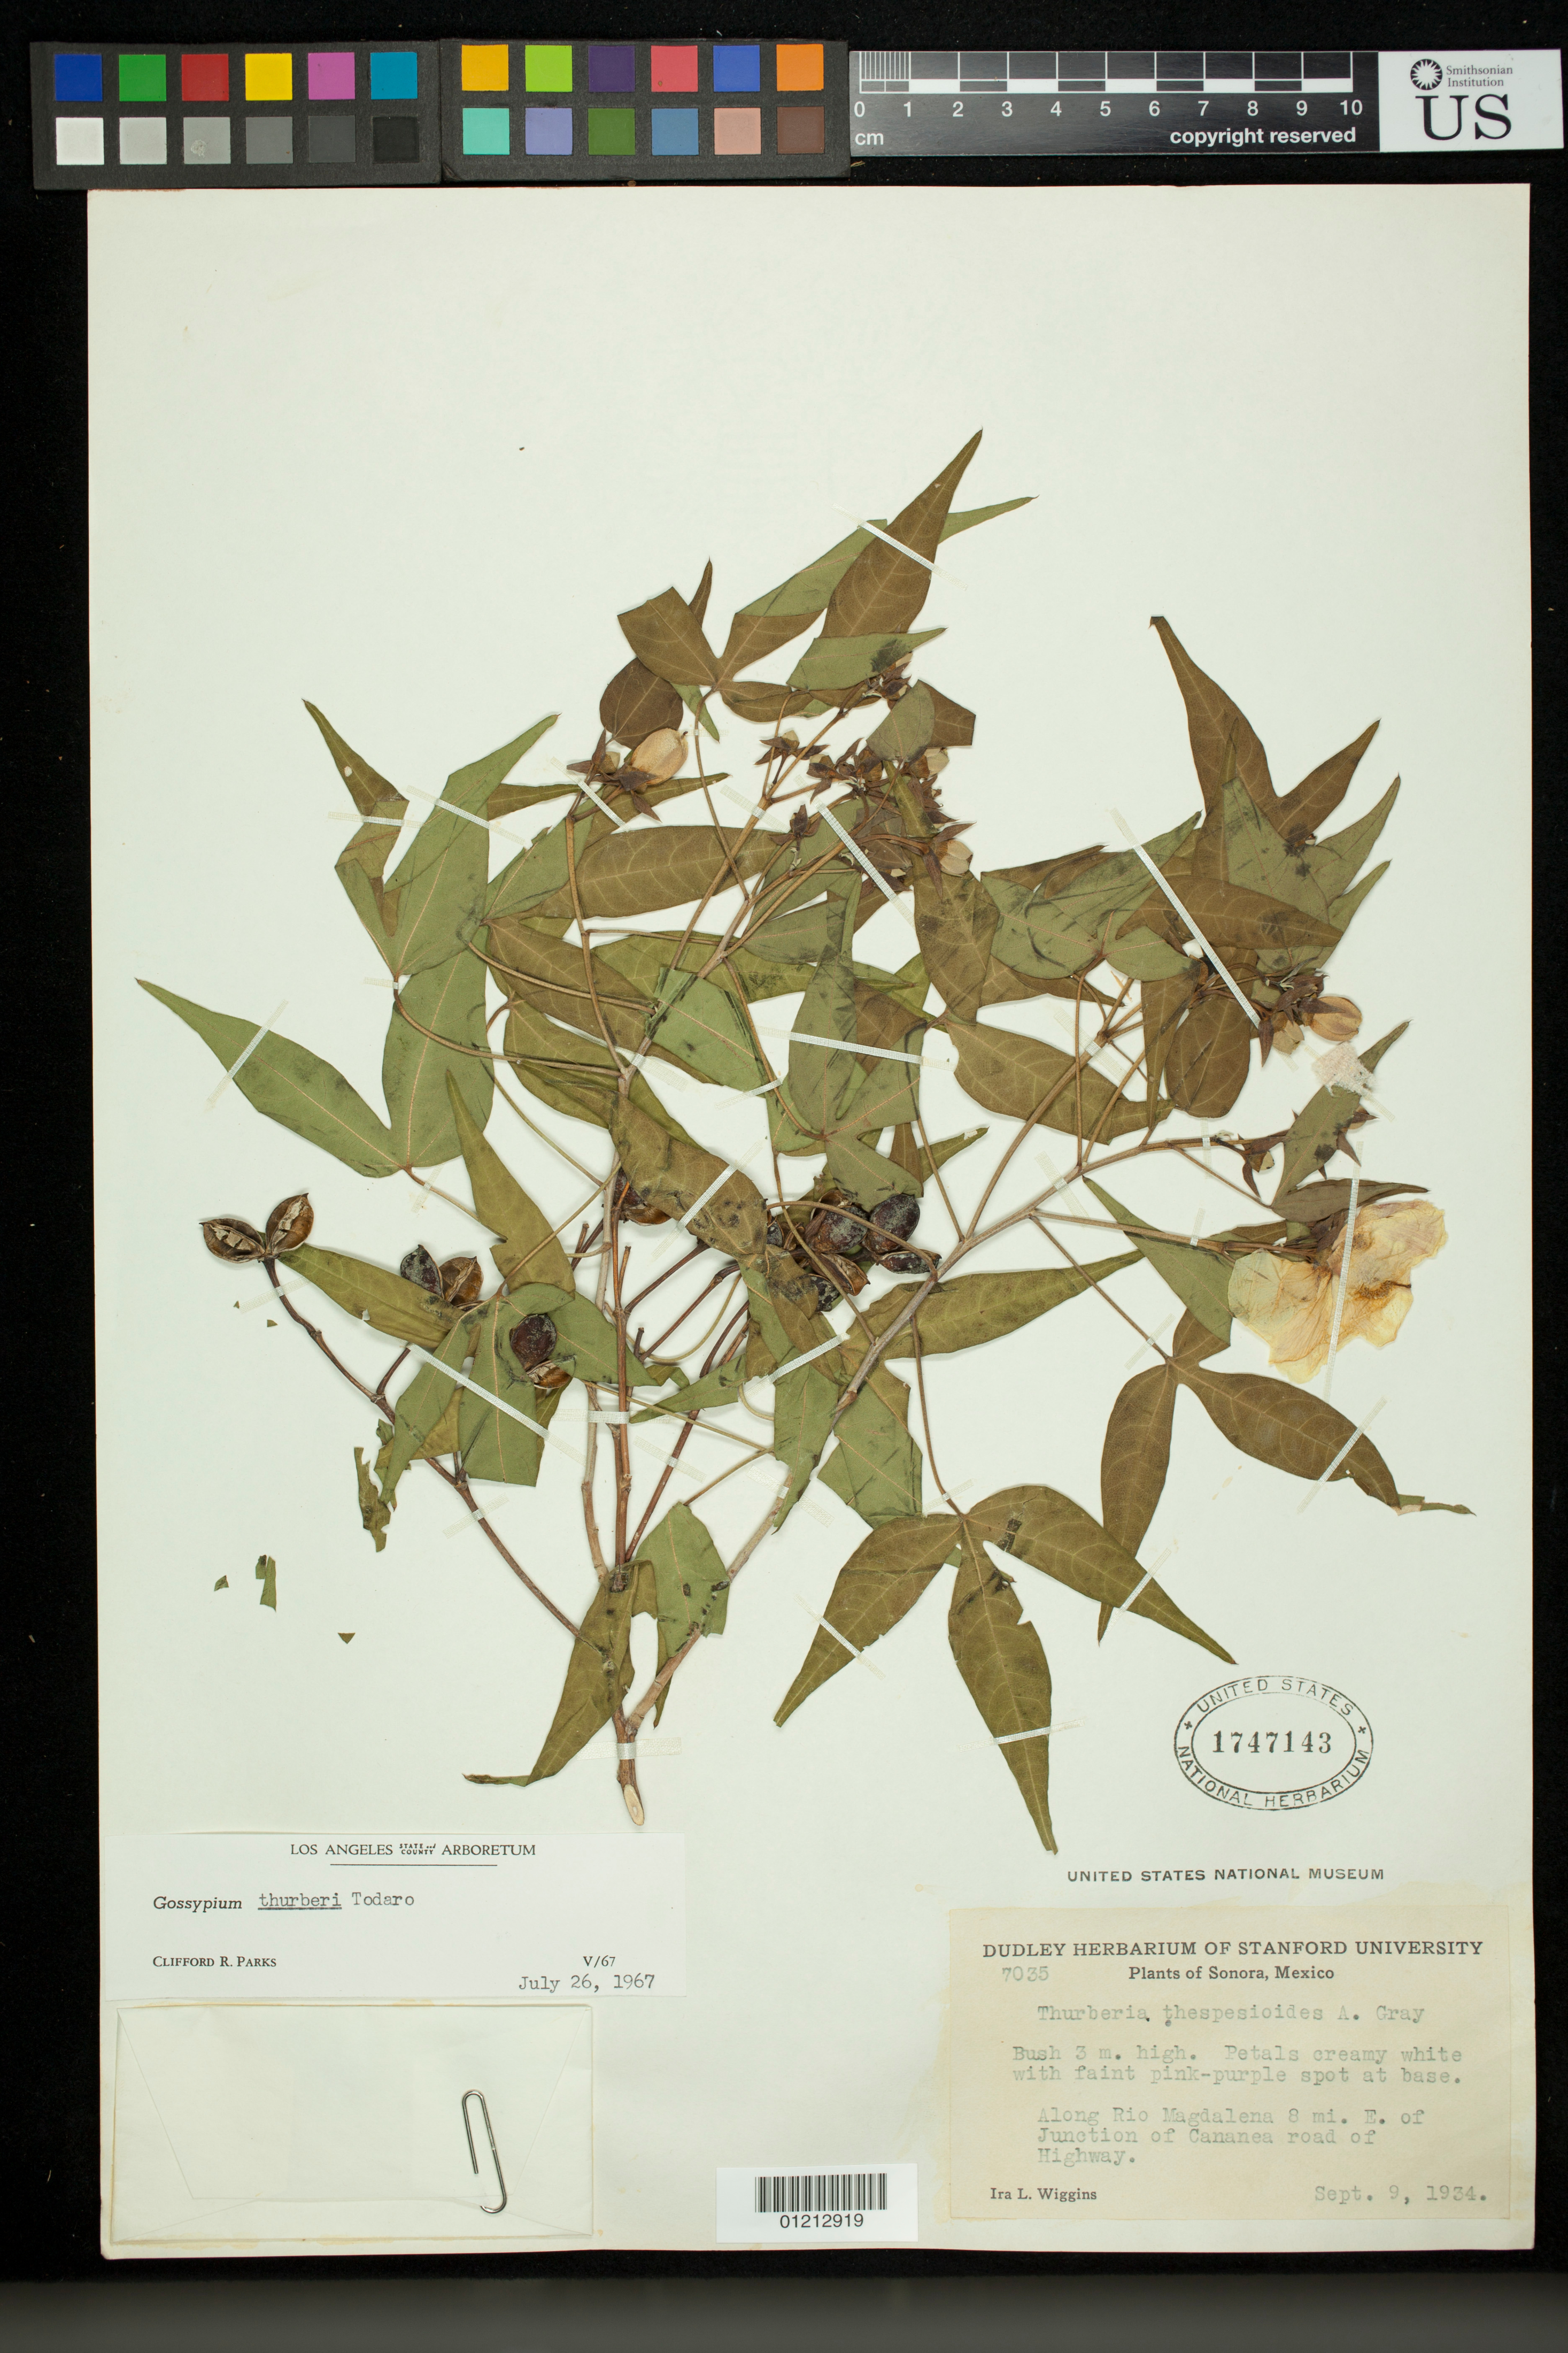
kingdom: Plantae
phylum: Tracheophyta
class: Magnoliopsida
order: Malvales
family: Malvaceae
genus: Gossypium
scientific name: Gossypium thurberi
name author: Tod.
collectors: I. L. Wiggins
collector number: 7035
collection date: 1934-09-09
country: Mexico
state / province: Sonora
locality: Along Rio Magdalena 8 mi. E of junction of Cananea road of Highway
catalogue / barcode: US 1747143